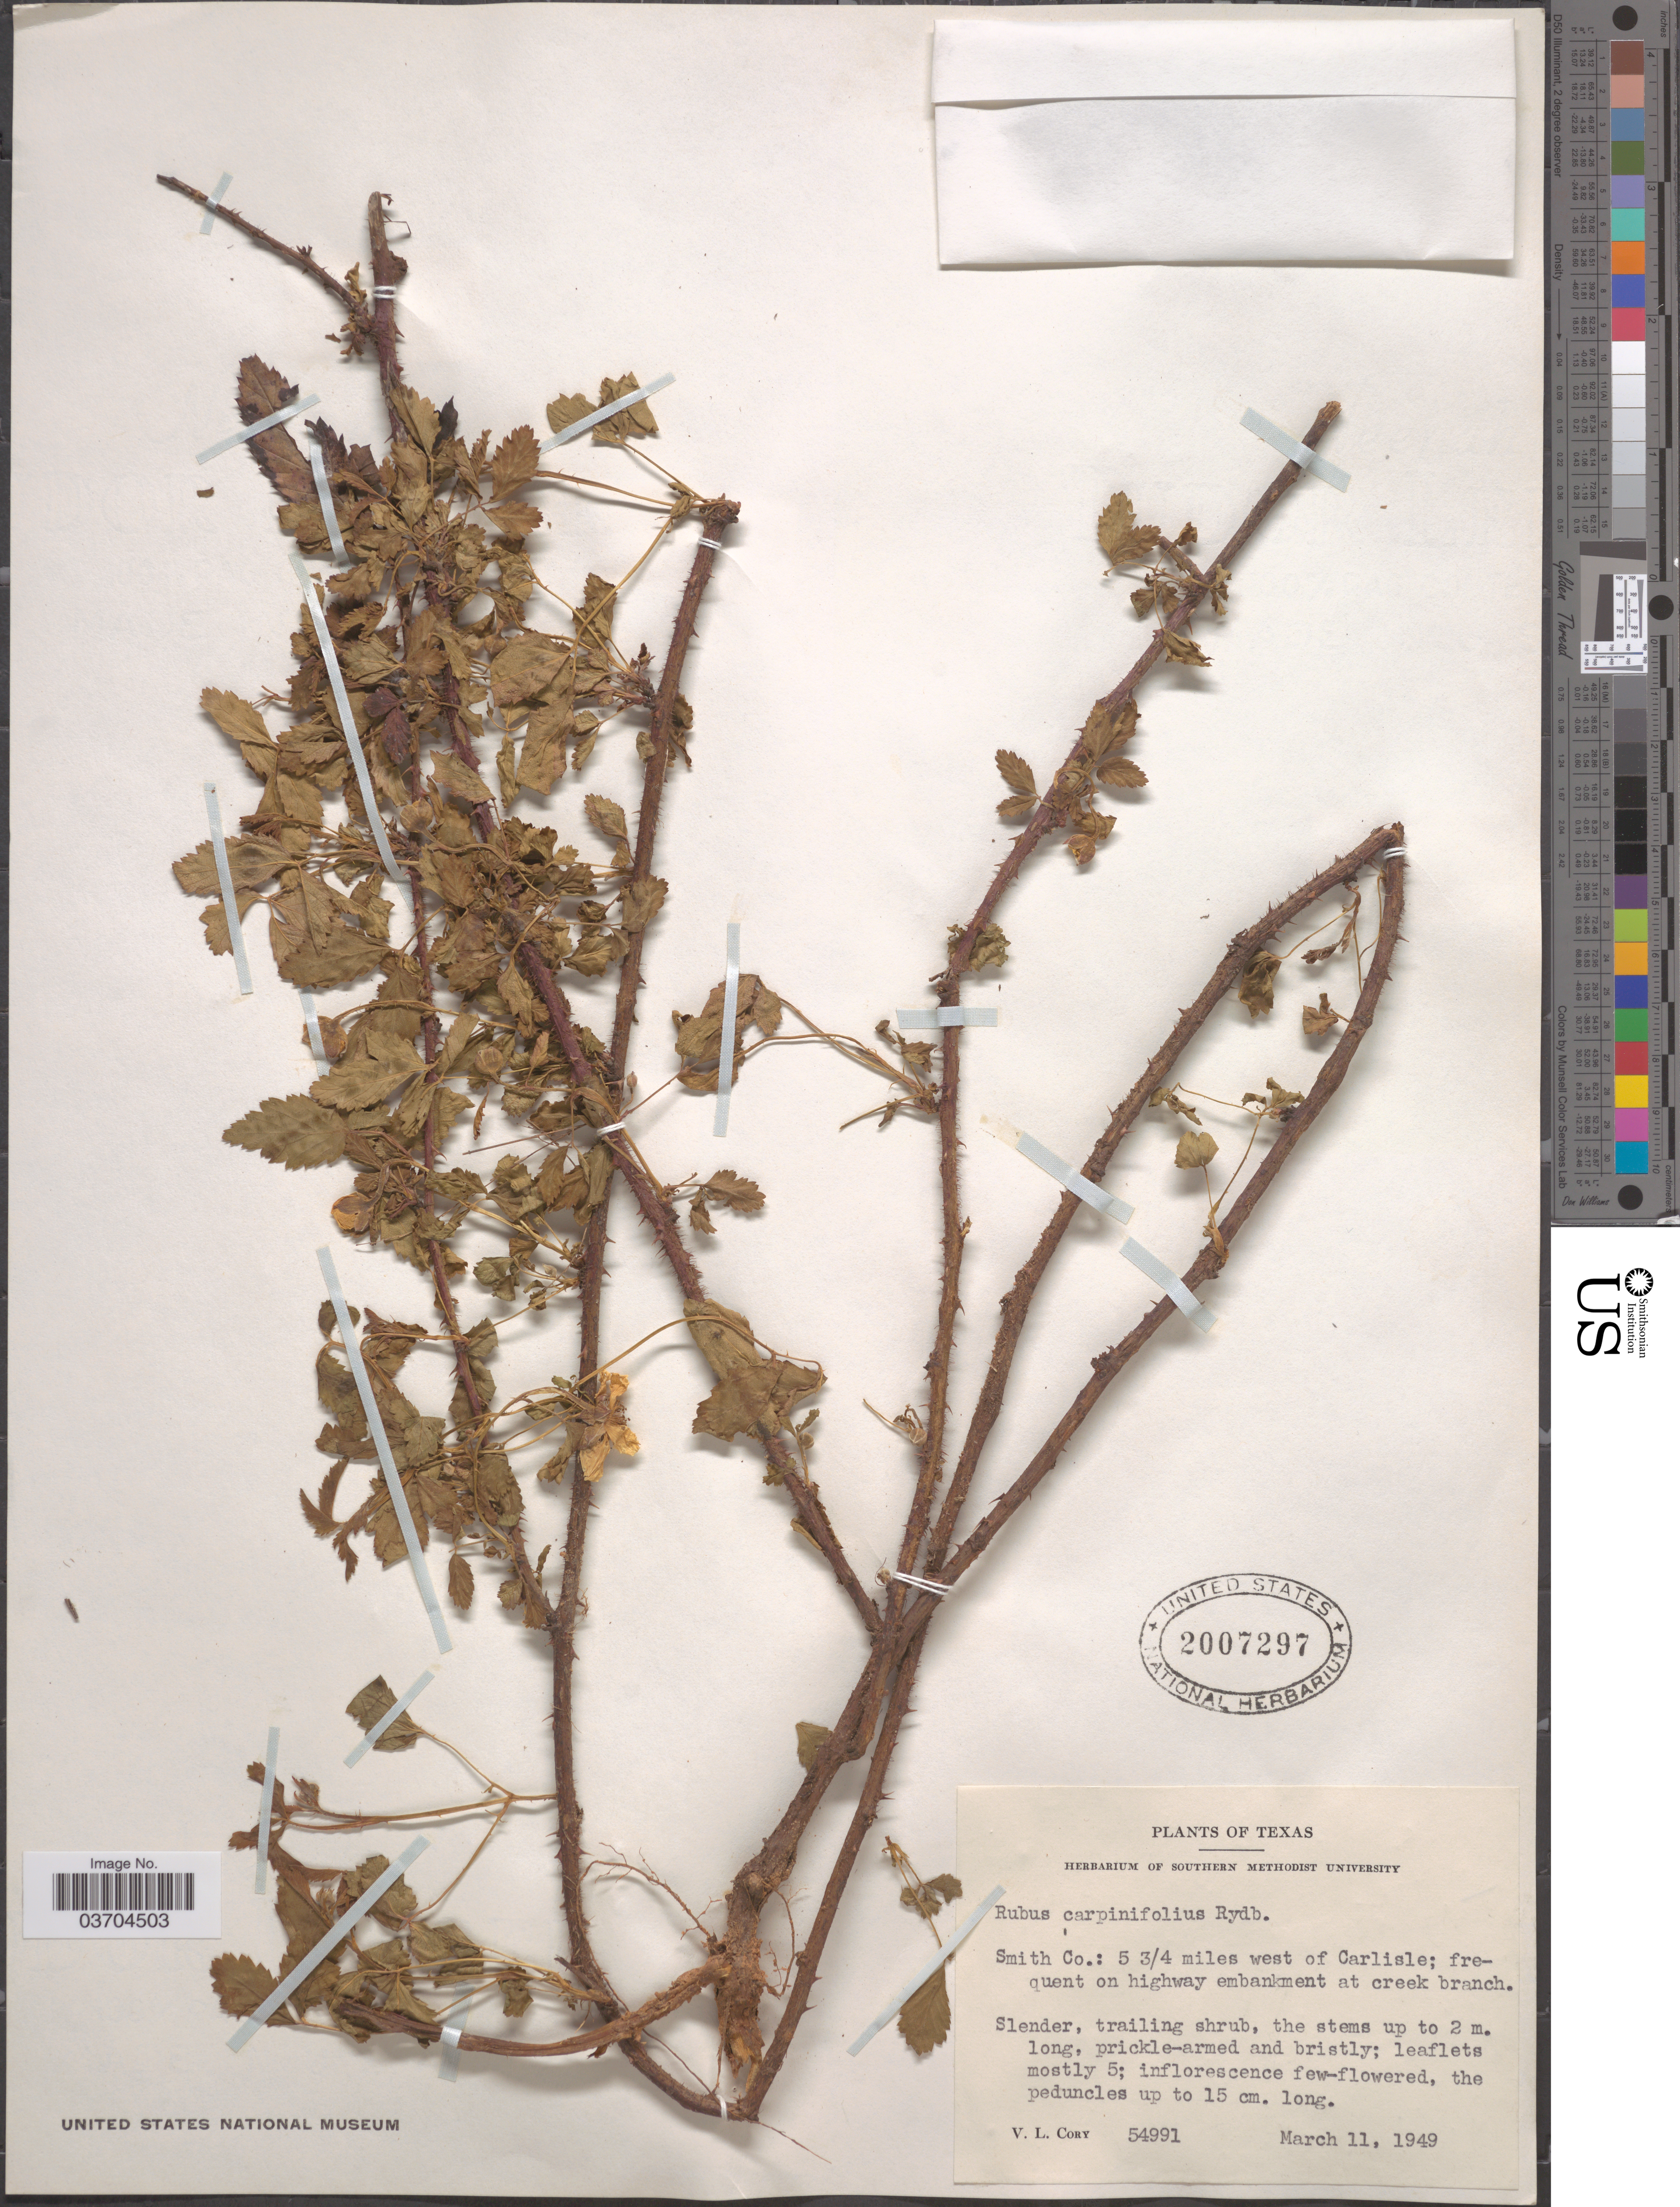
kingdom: Plantae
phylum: Tracheophyta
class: Magnoliopsida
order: Rosales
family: Rosaceae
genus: Rubus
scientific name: Rubus carpinifolius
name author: Rydb.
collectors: V. Cory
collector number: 54991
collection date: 1949-06-11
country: United States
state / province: Texas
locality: Smith Co.: 5 3/4 miles west of Carlisle; on highway embankment at creek branch.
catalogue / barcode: US 2007297